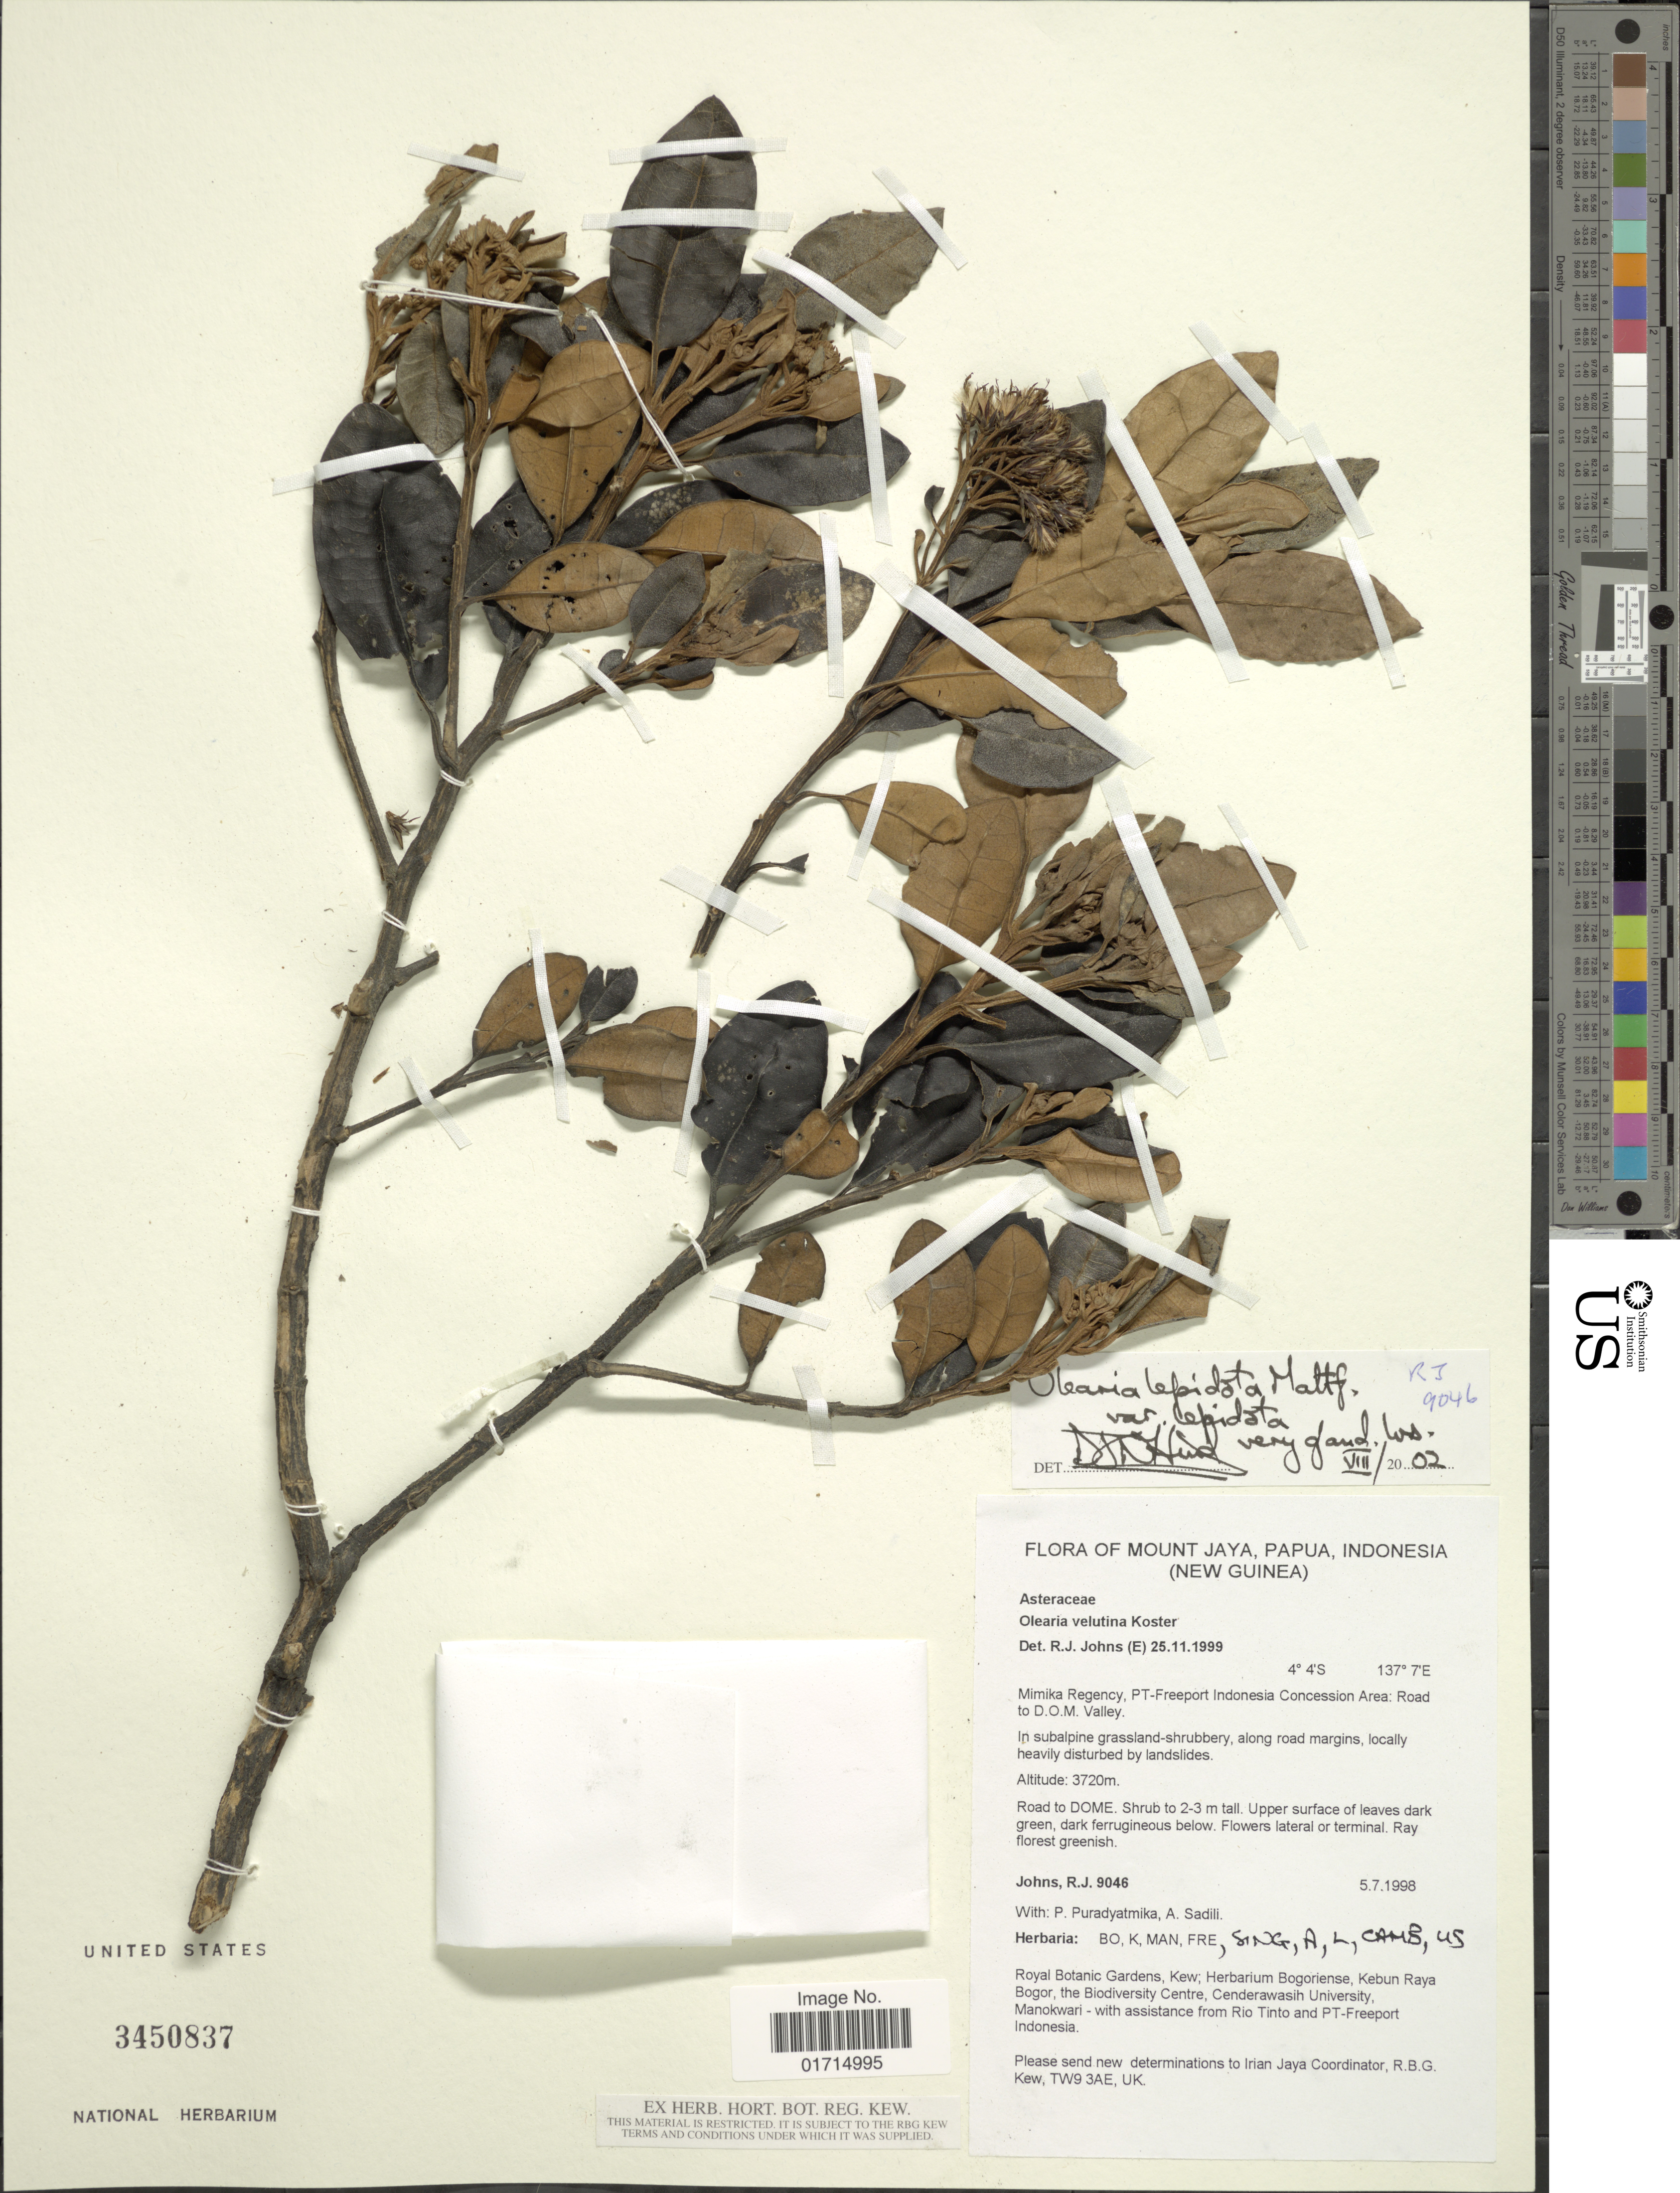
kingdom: Plantae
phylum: Tracheophyta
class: Magnoliopsida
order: Asterales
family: Asteraceae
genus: Olearia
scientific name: Olearia lepidota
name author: Mattf.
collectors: R. Johns, P. Puradyatmika & A. Sadili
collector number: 9046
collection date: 1998-07-05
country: Indonesia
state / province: Papua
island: New Guinea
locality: Mount Jaya, papua Indonesia (New Guinea). Mimika Regency, PT-Freeport Indonesia Concession Area: Road to D. O. M. Valley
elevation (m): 3720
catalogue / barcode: US 3450837